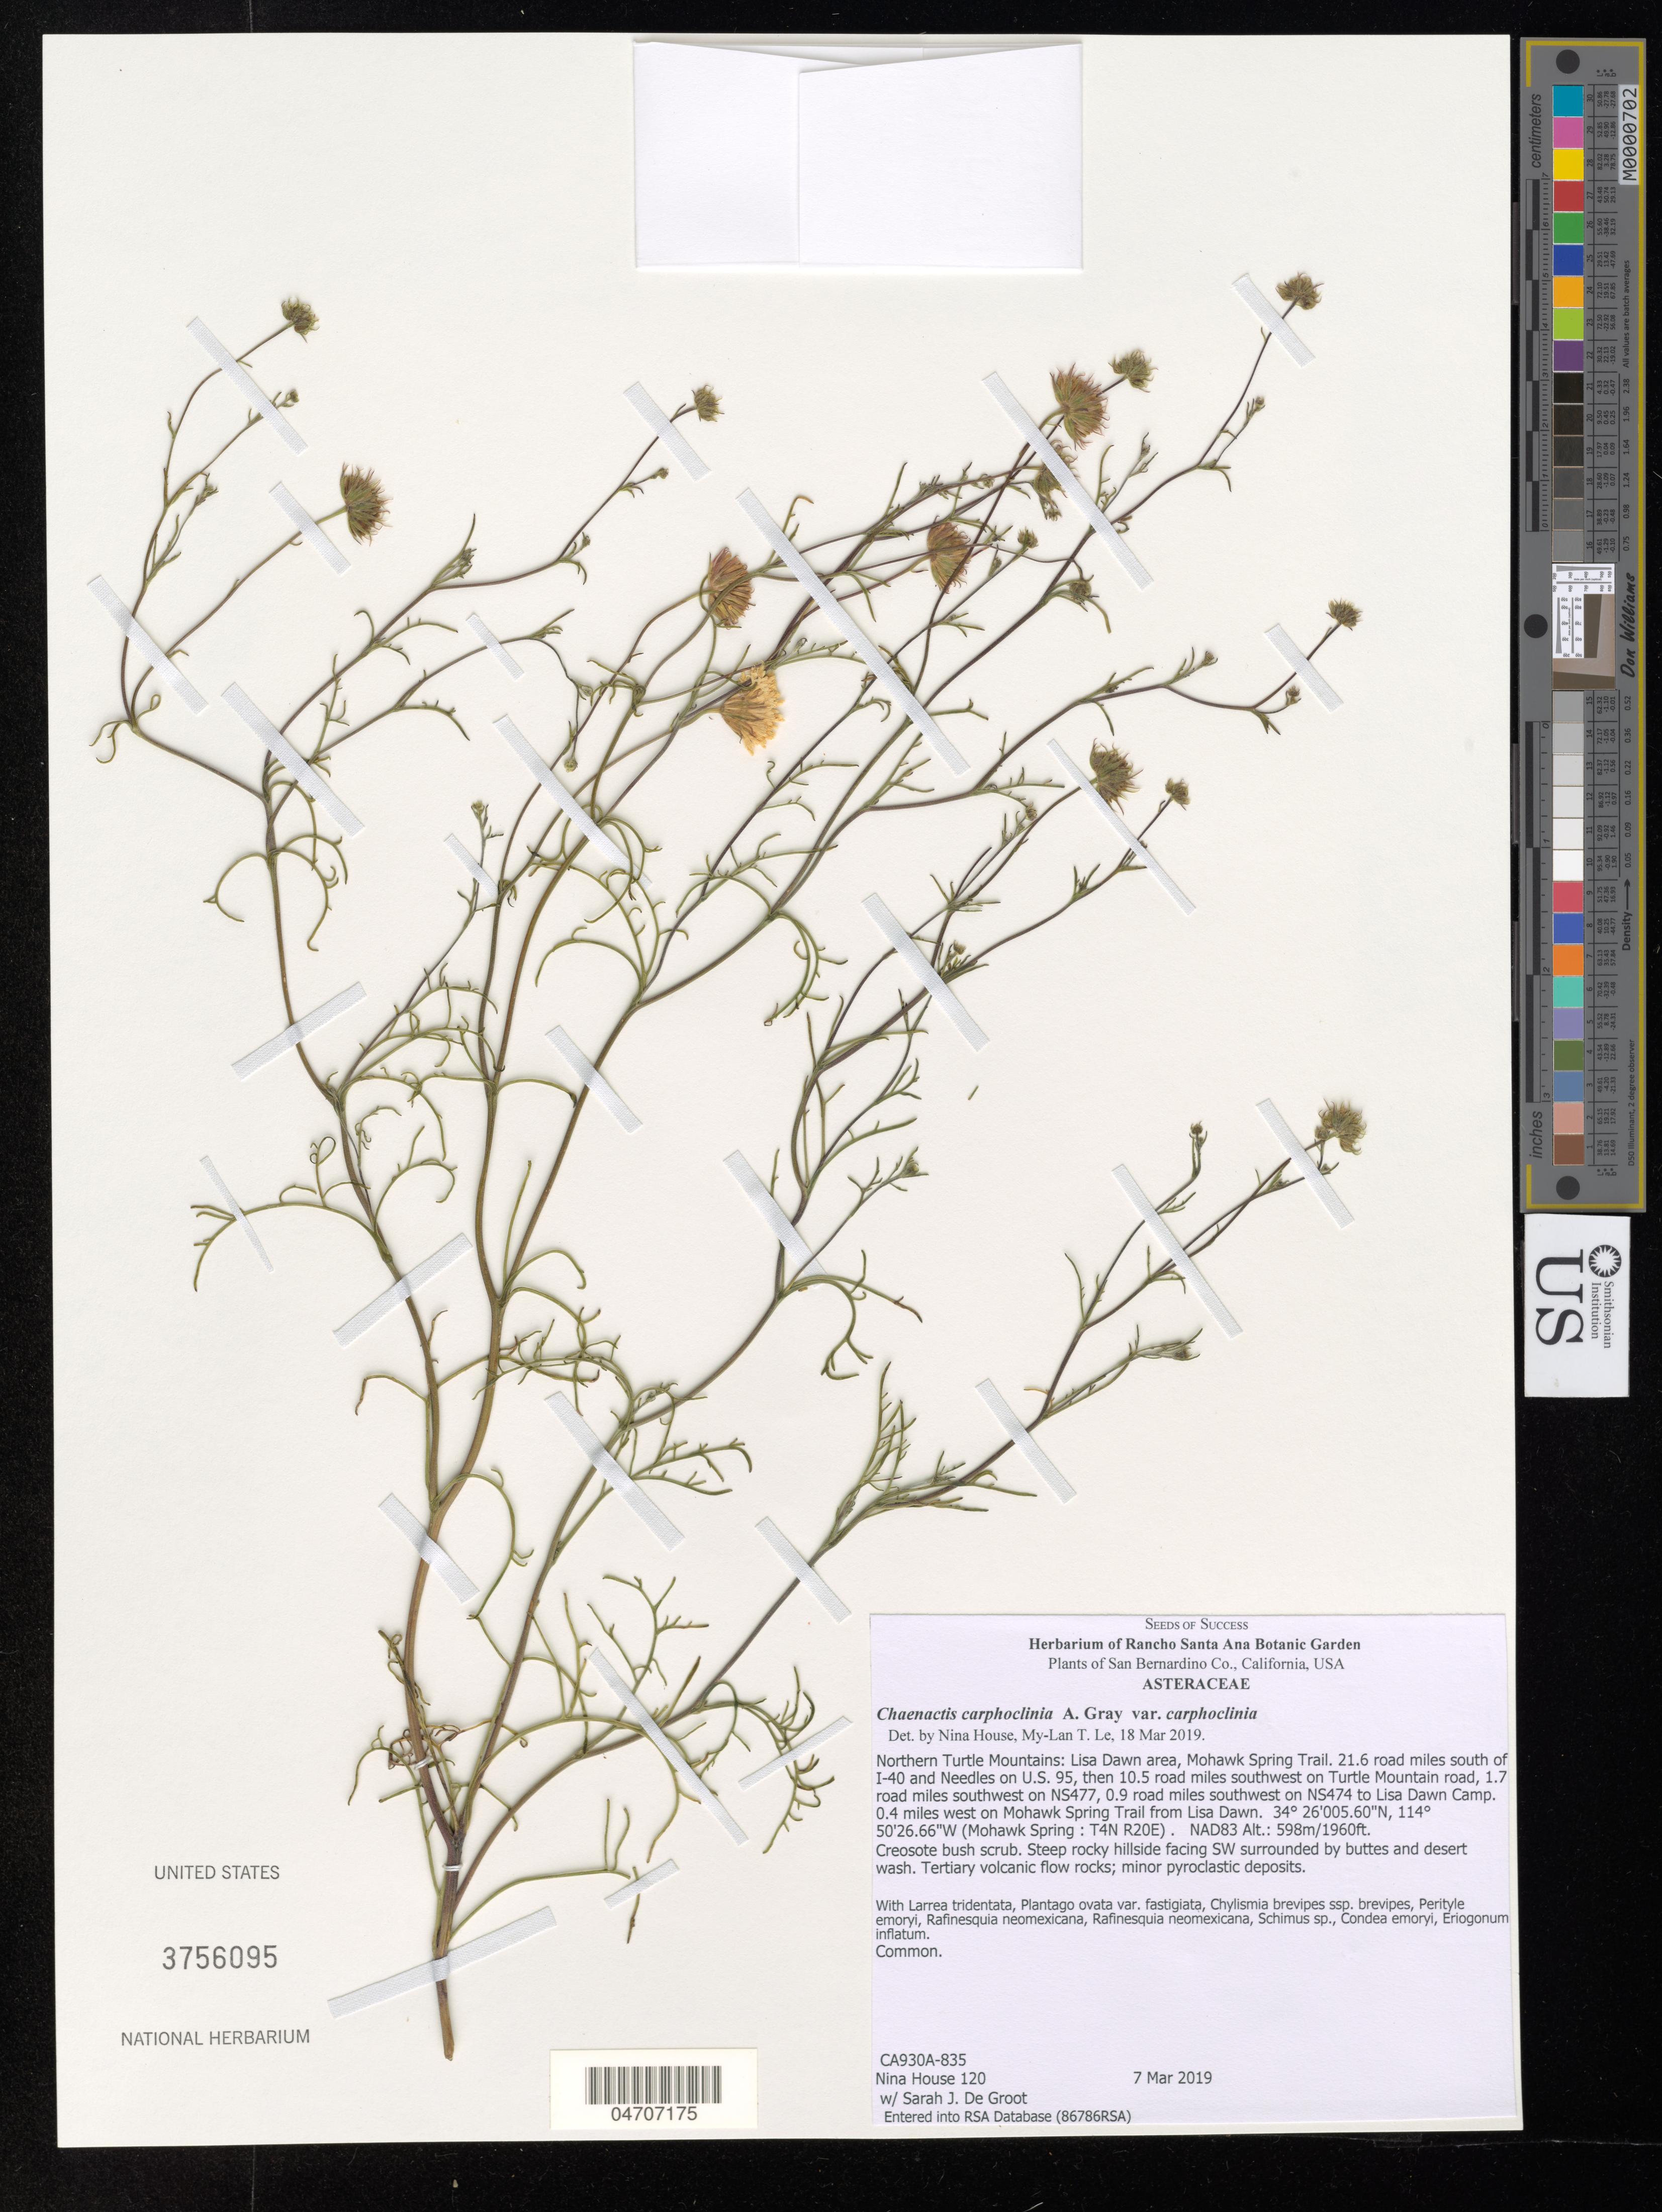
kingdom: Plantae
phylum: Tracheophyta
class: Magnoliopsida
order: Asterales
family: Asteraceae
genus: Chaenactis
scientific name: Chaenactis carphoclinia var. carphoclinia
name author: A. Gray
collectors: N. House & S. De Groot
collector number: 120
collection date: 2019-03-07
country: United States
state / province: California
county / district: San Bernardino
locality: San Bernardino Co. Northern Turtle Mountains: Lisa Dawn area, Mohawk Spring Trail. 21.6 road miles south of I-40 and Needles on U.S. 95, then 10.5 road miles southwest on Turtle Mountain road, 1.7 road miles southwest on NS477, 0.9 road miles southwest on NS474 to Lisa Dawn Camp. 0.4 miles west on Mohawk Spring Trail from Lisa Dawn. (Mohawk Spring: T4N R20E). NAD83.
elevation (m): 598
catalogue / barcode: US 3756095